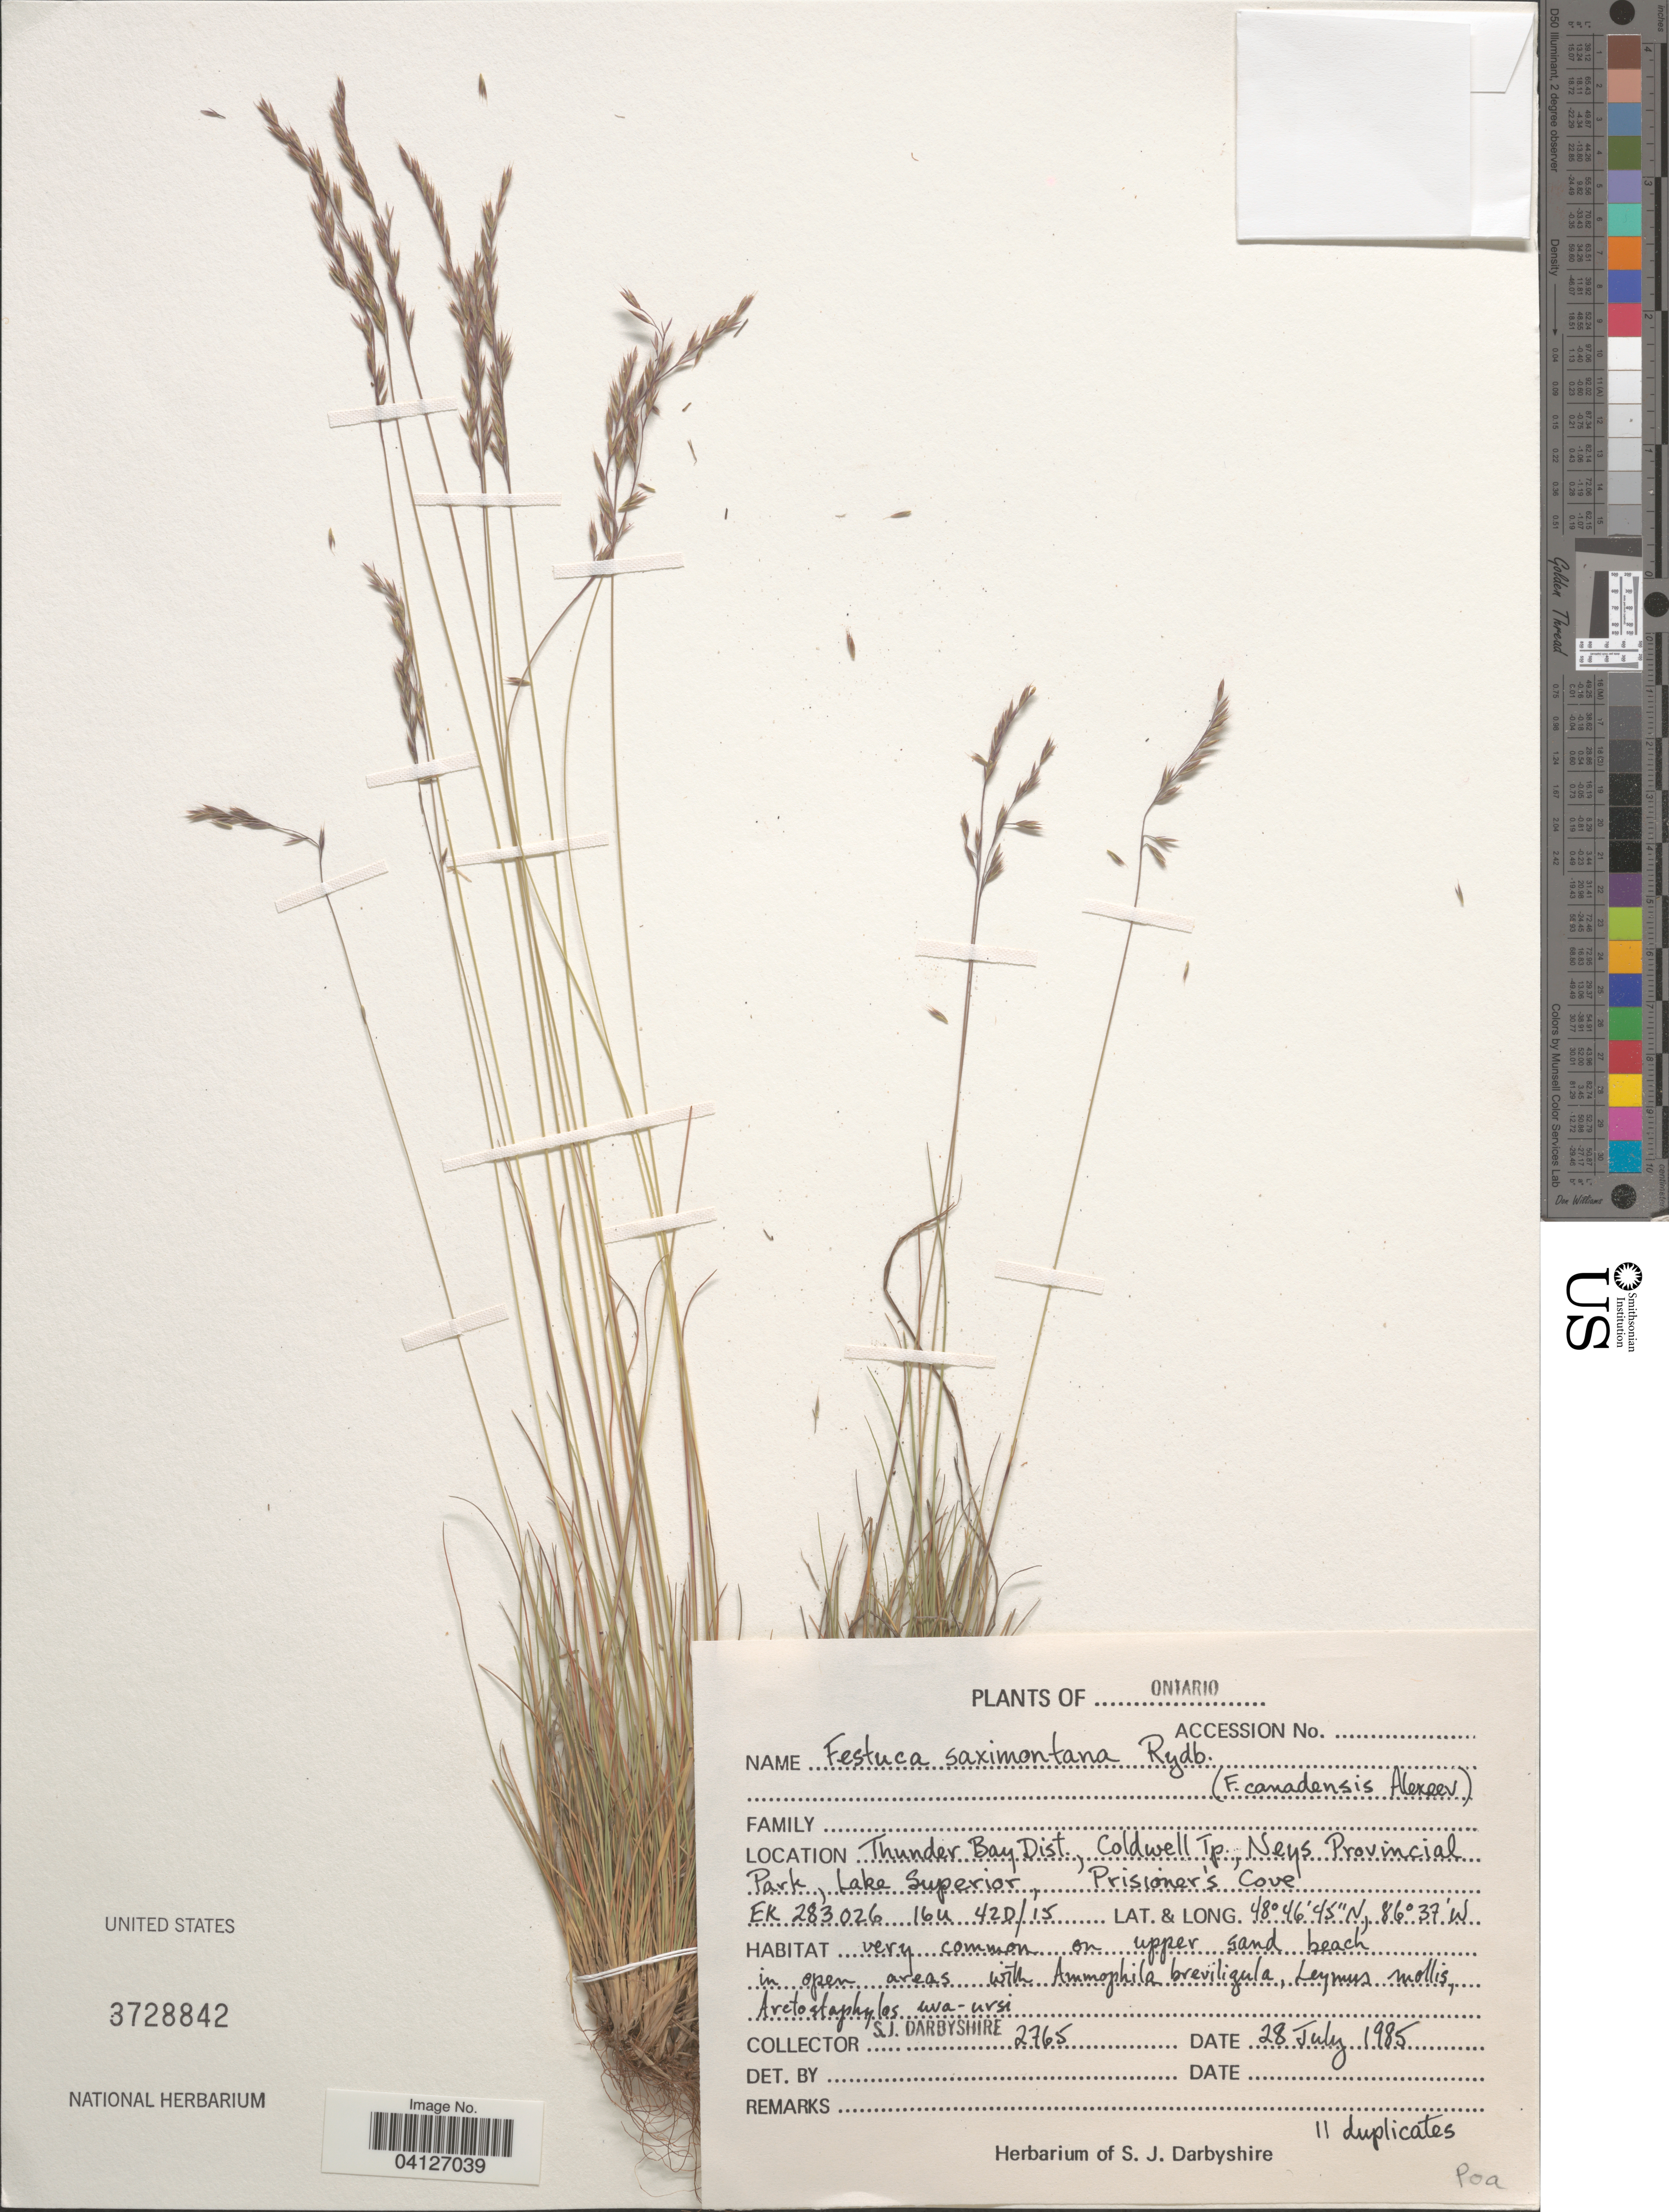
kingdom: Plantae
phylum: Tracheophyta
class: Liliopsida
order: Poales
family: Poaceae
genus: Festuca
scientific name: Festuca saximontana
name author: Rydb.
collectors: S. Darbyshire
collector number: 2765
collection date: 1985-07-28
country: Canada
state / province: Ontario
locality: Thunder Bay Dist., Coldwell Tp., Neys Provincial Park, Lake Superior, Prisoner's Cove. Ek 283026 16u 42D/15.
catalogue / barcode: US 3728842